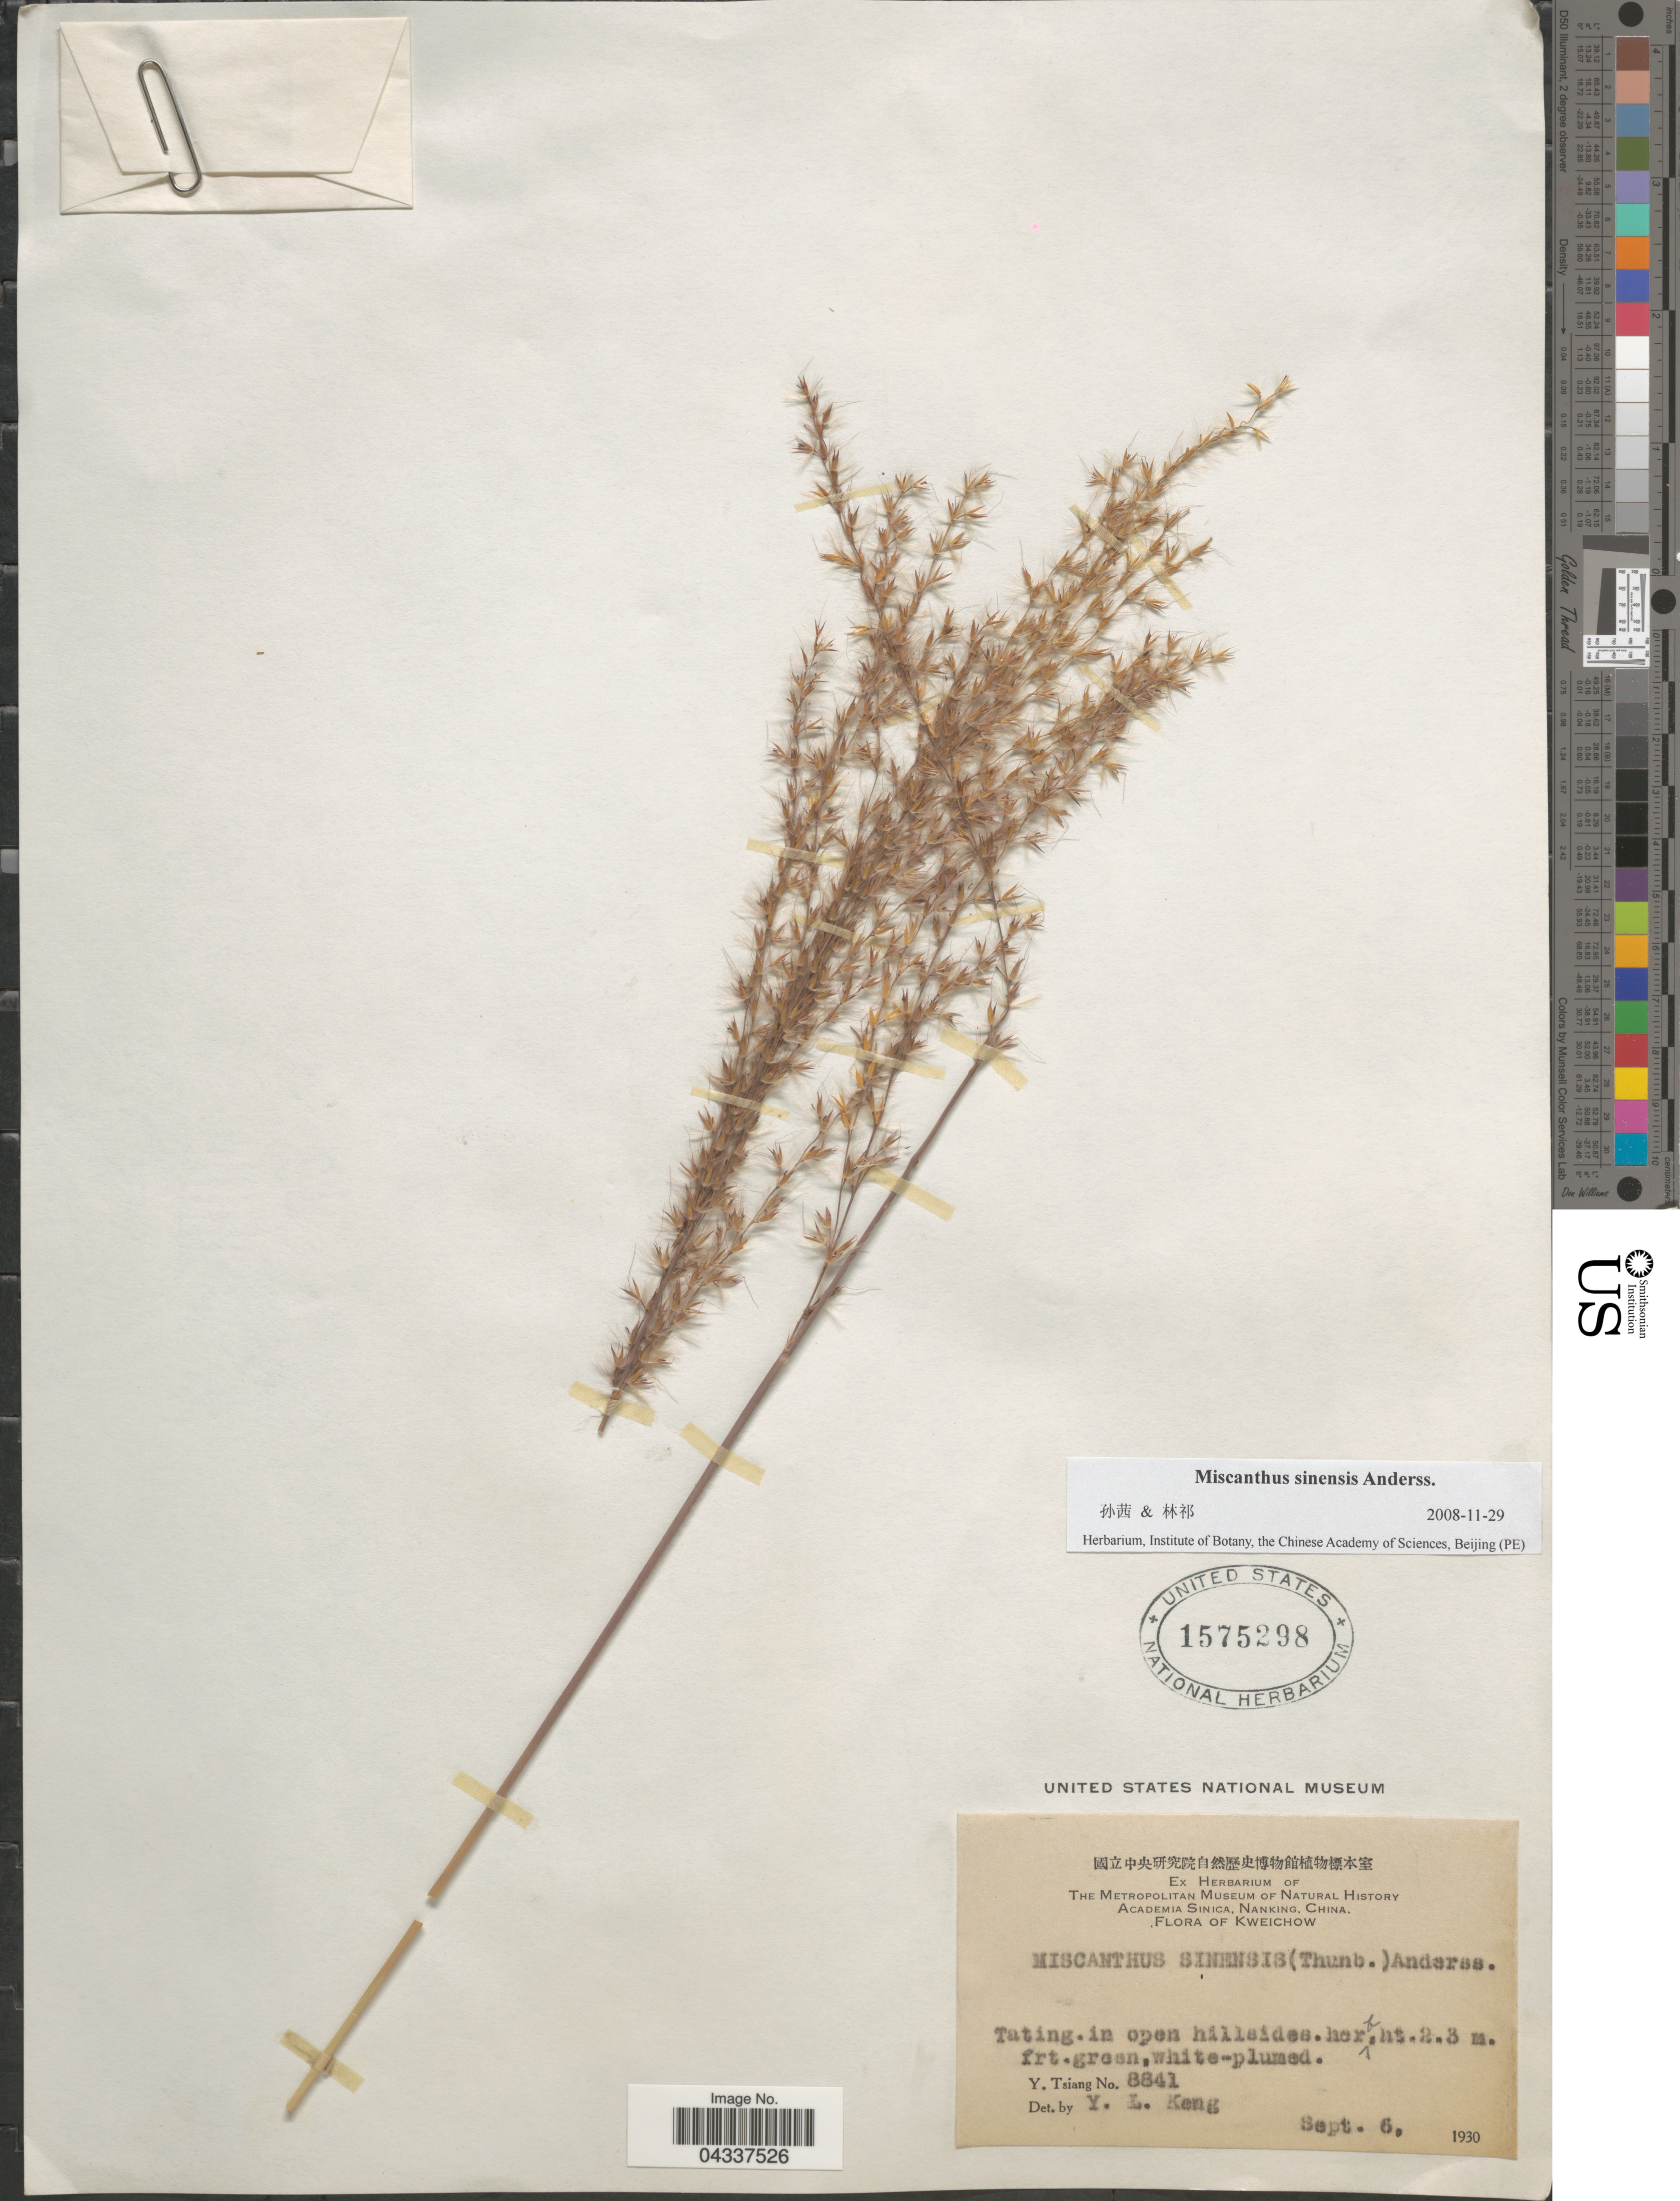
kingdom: Plantae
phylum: Tracheophyta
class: Liliopsida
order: Poales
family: Poaceae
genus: Miscanthus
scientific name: Miscanthus sinensis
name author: Andersson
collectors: Y. Tsiang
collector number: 8841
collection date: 1930-09-06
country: China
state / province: Guizhou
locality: Kweichow.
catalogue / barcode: US 1575298